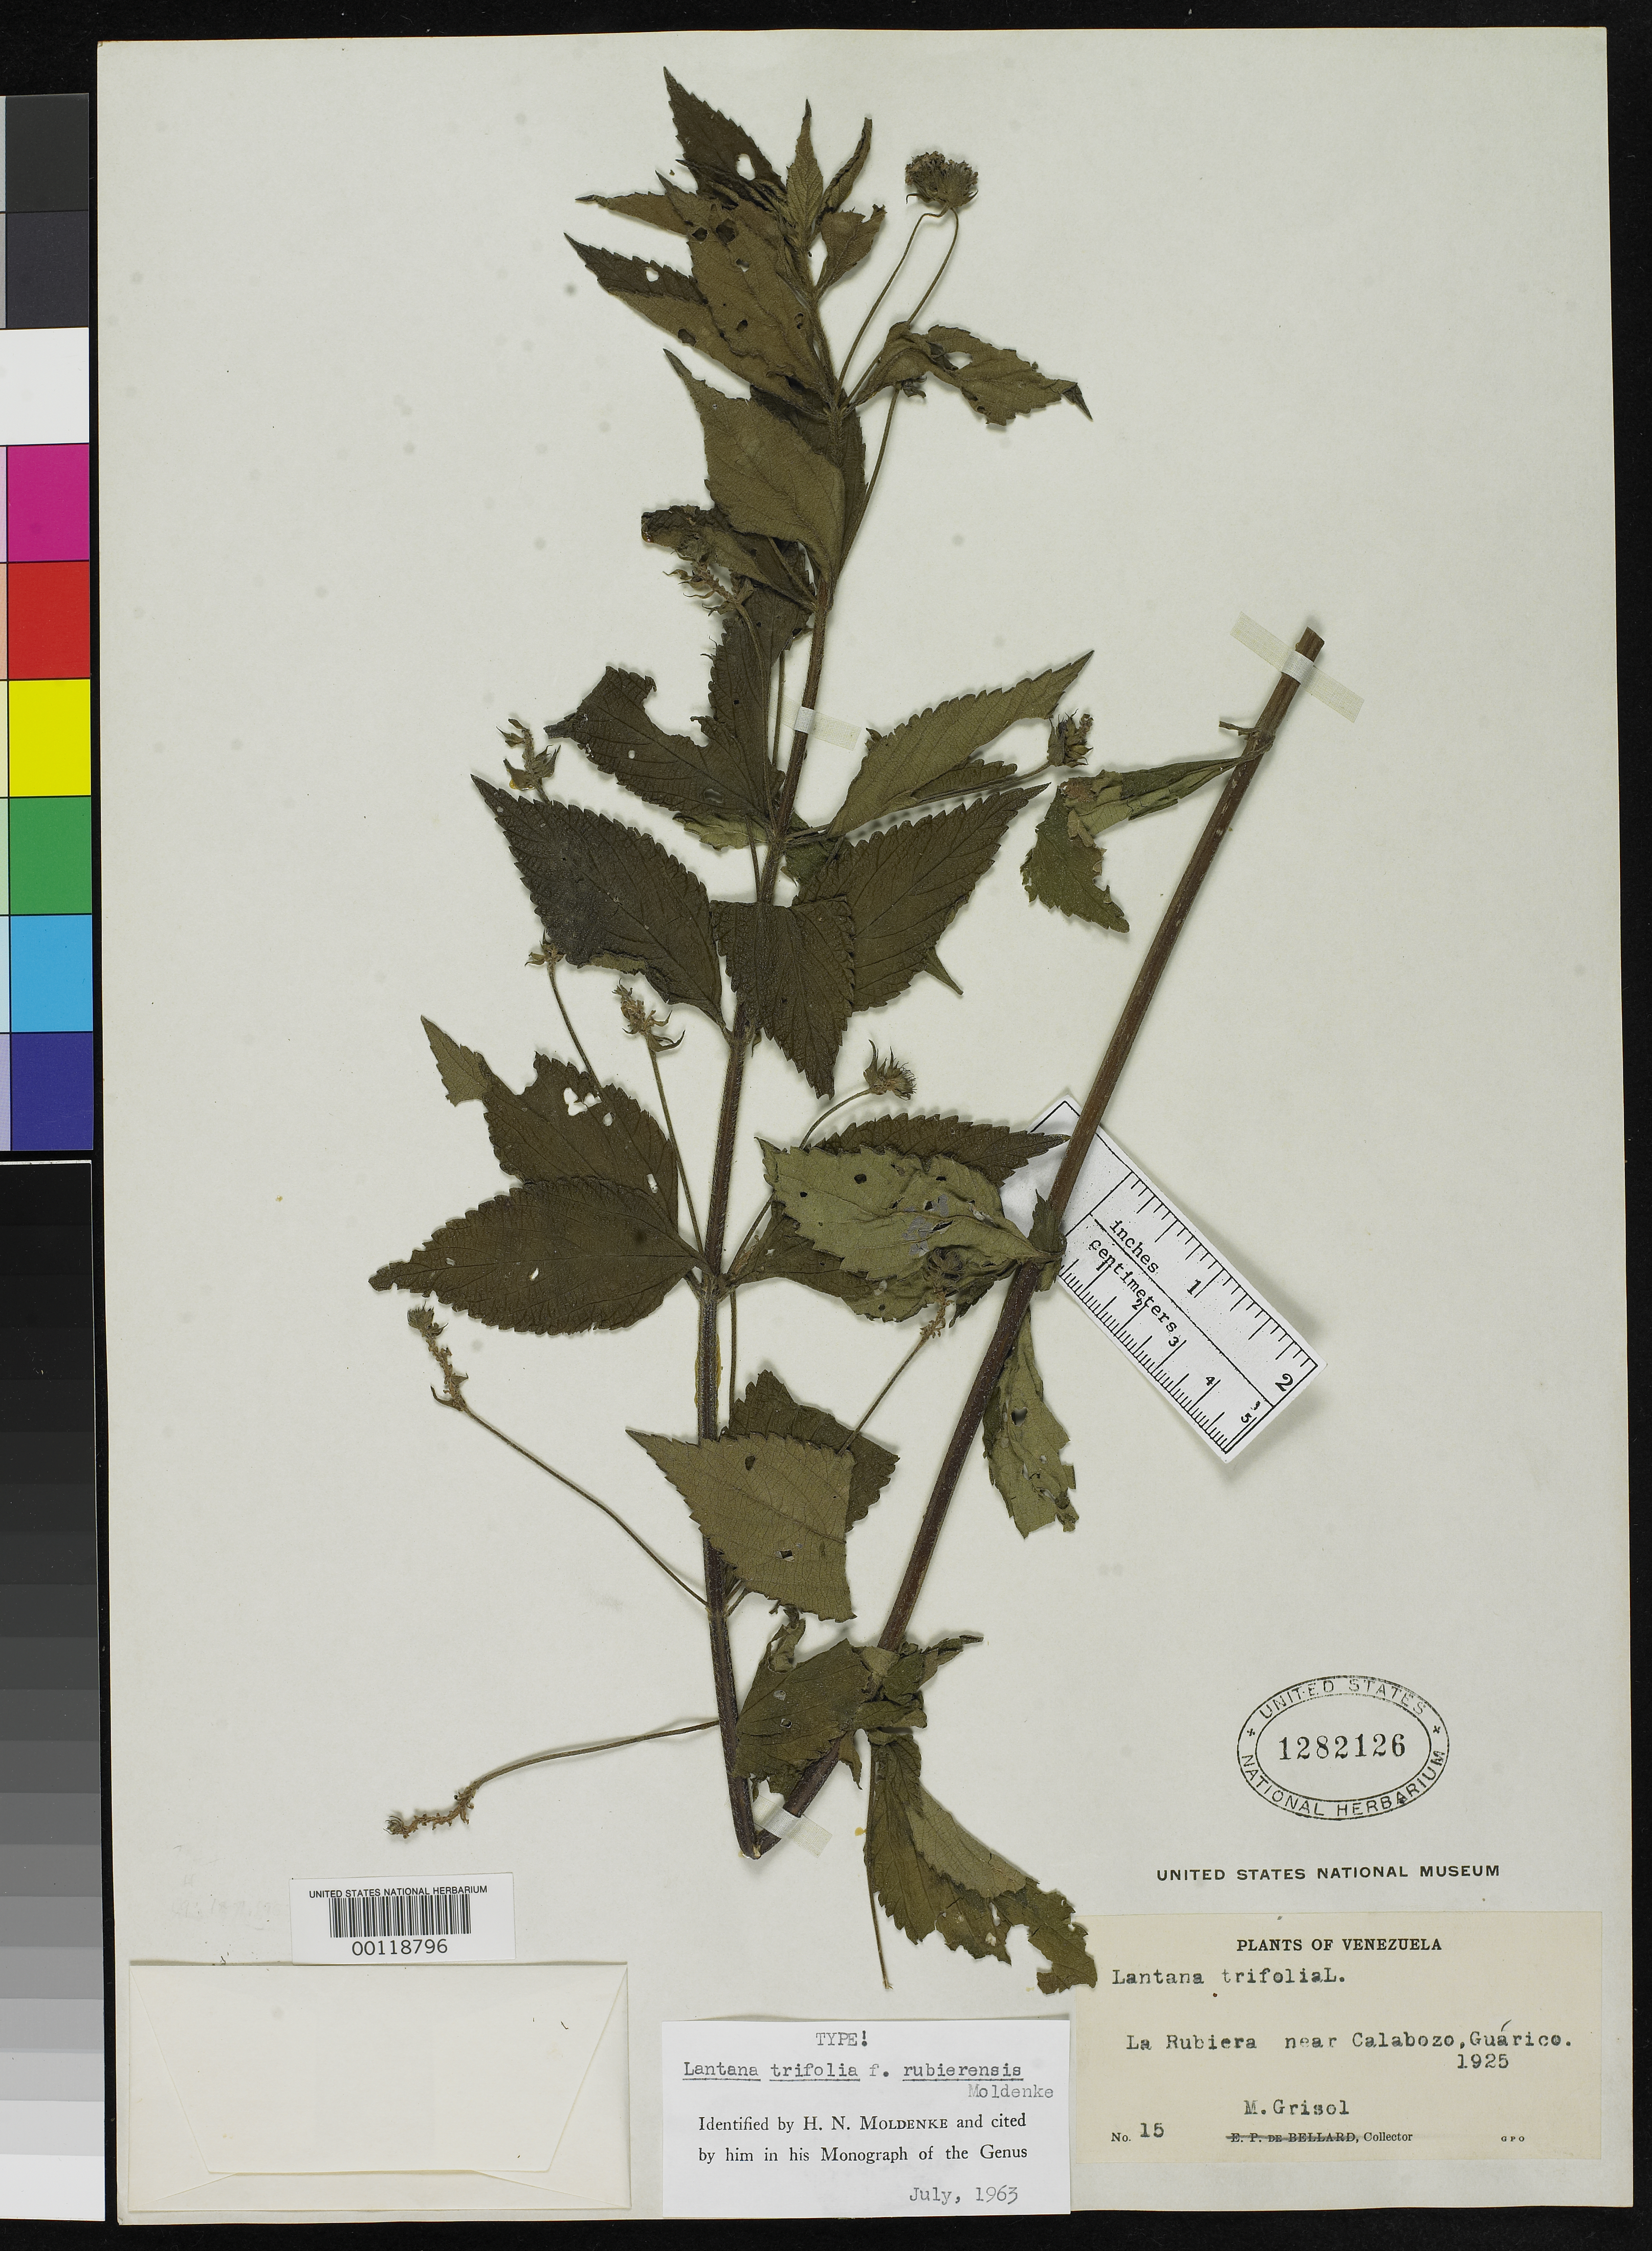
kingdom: Plantae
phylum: Tracheophyta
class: Magnoliopsida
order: Lamiales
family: Verbenaceae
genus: Lantana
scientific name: Lantana trifolia f. rubierensis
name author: Moldenke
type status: Holotype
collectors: M. Grisol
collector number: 15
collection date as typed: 1925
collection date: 1925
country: Venezuela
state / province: Guárico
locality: La Rubiera.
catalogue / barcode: US 1282126